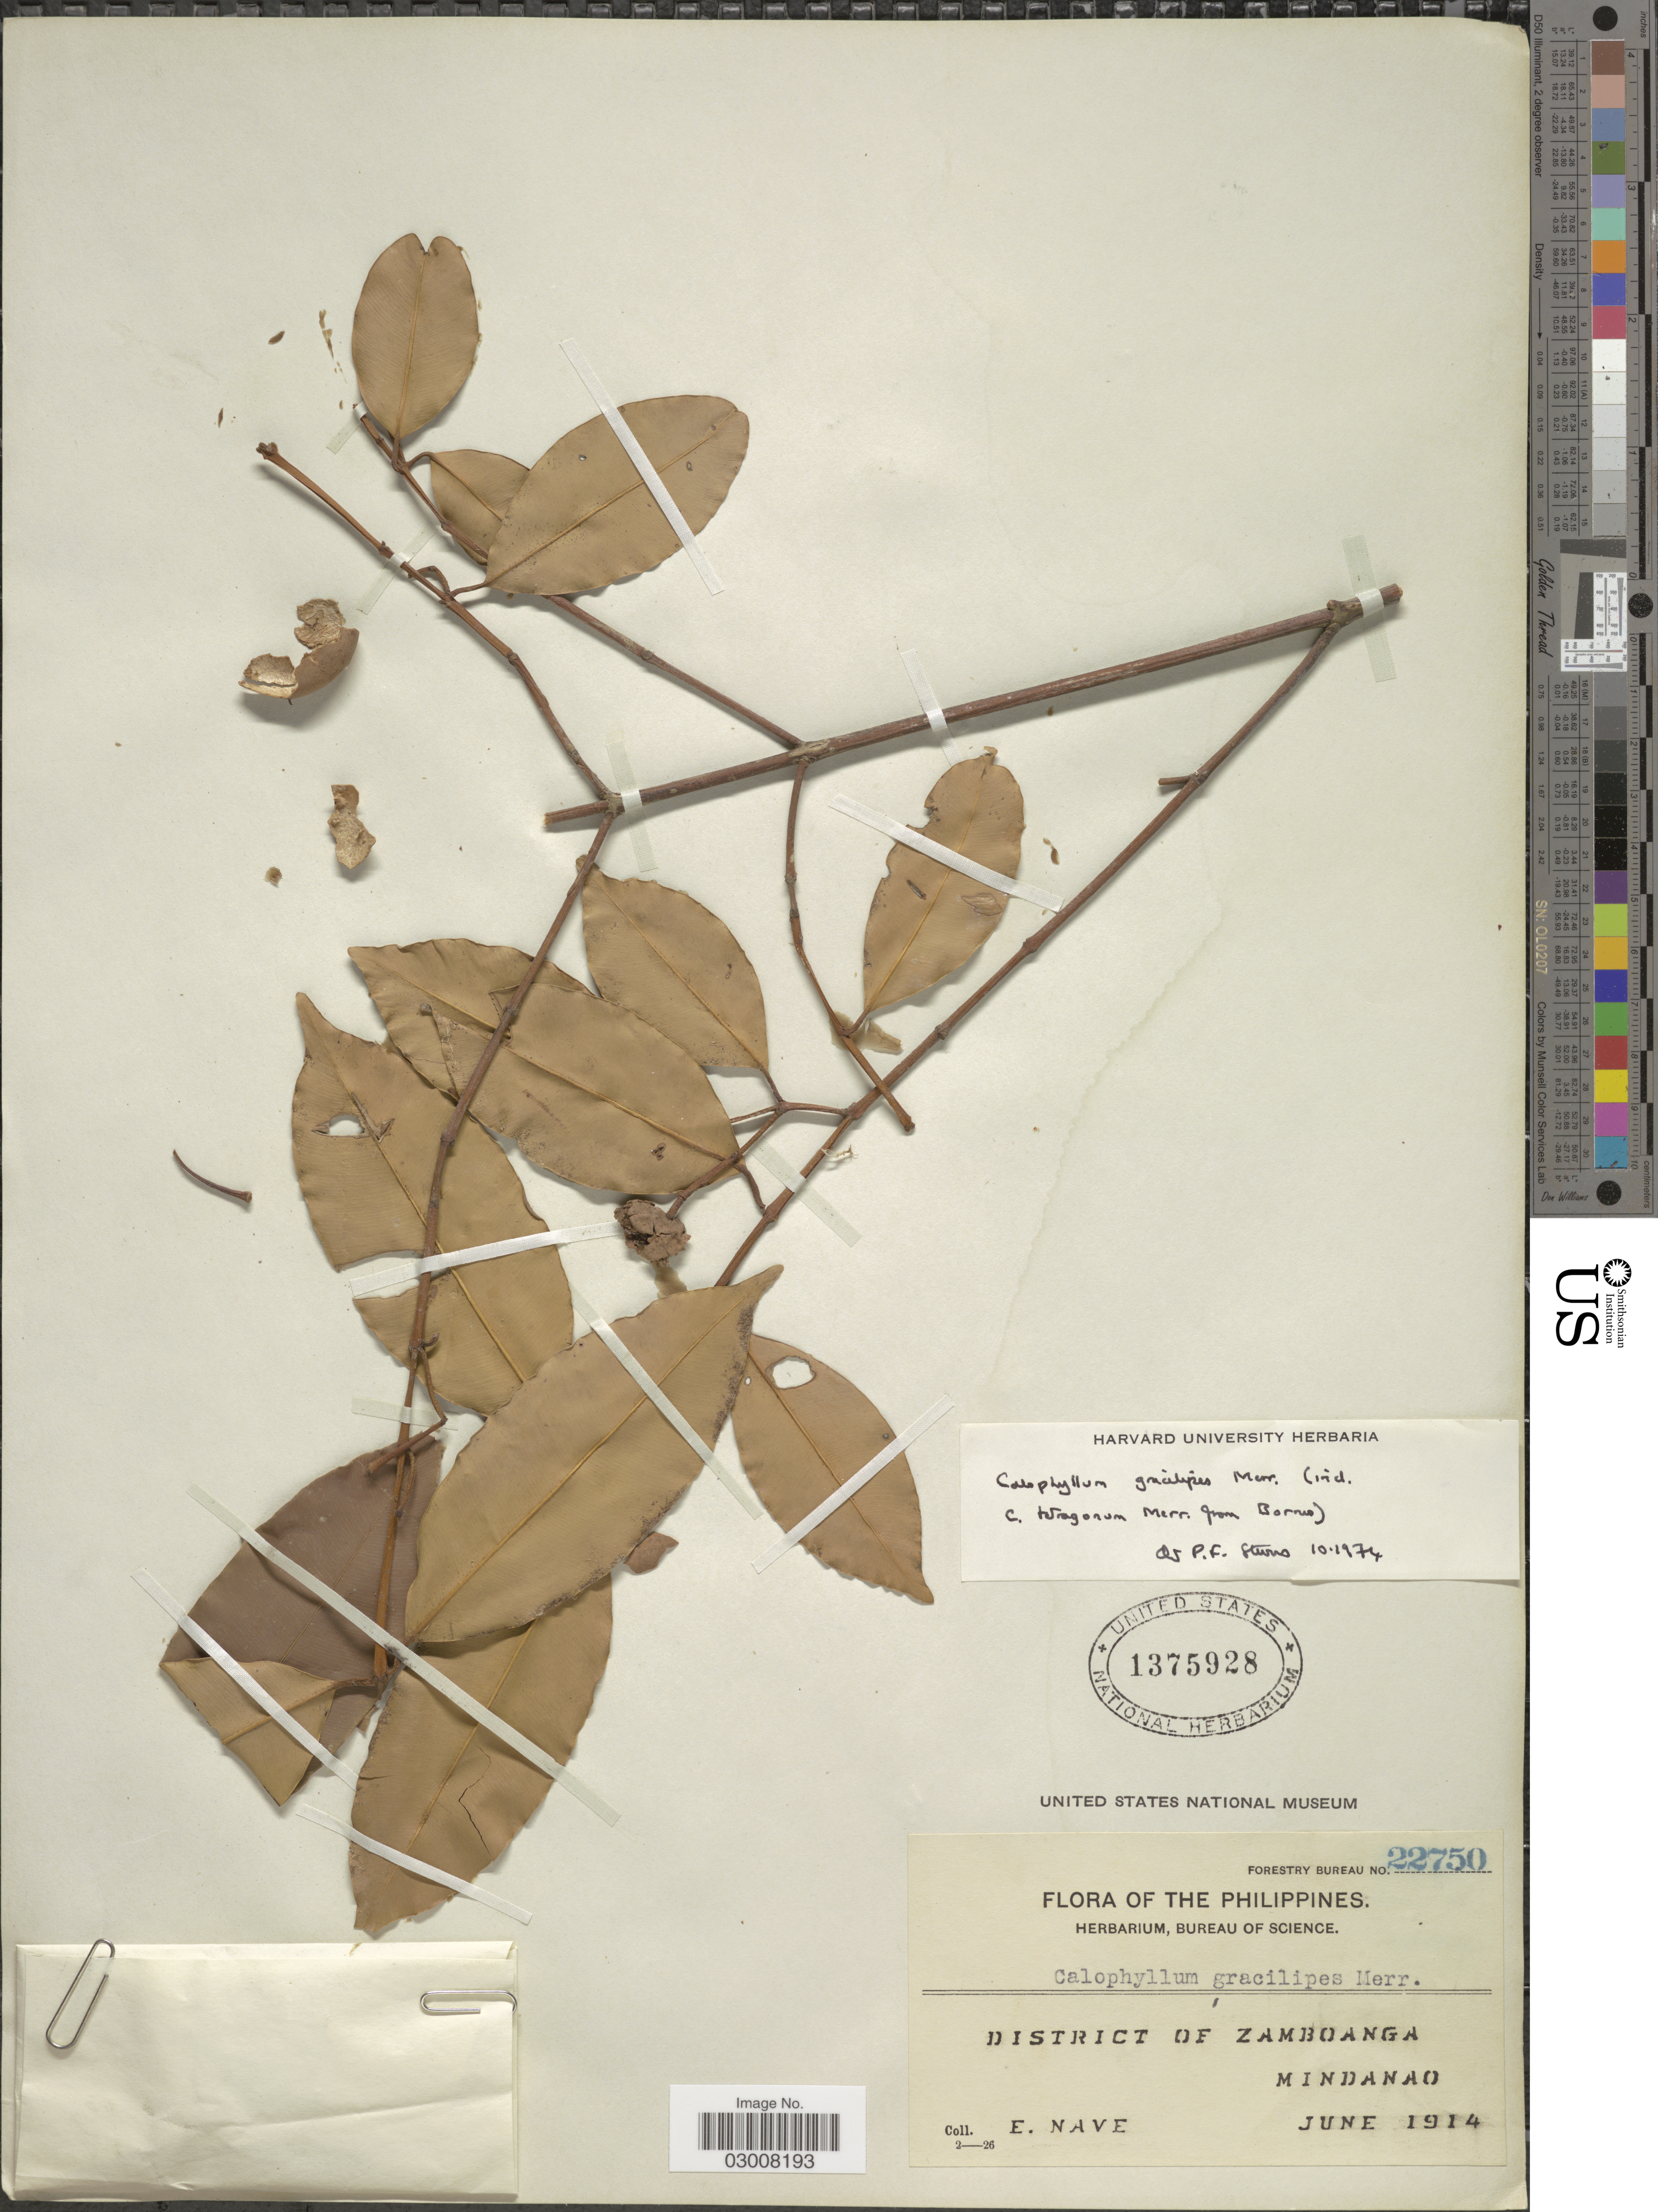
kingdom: Plantae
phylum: Tracheophyta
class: Magnoliopsida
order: Malpighiales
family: Calophyllaceae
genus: Calophyllum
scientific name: Calophyllum gracilipes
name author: Merr.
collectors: E. Nave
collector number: Forestry Bureau 22750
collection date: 1914-06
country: Philippines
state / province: Zamboanga Peninsula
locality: District of Zamboanga, Mindanao.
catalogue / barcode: US 1375928